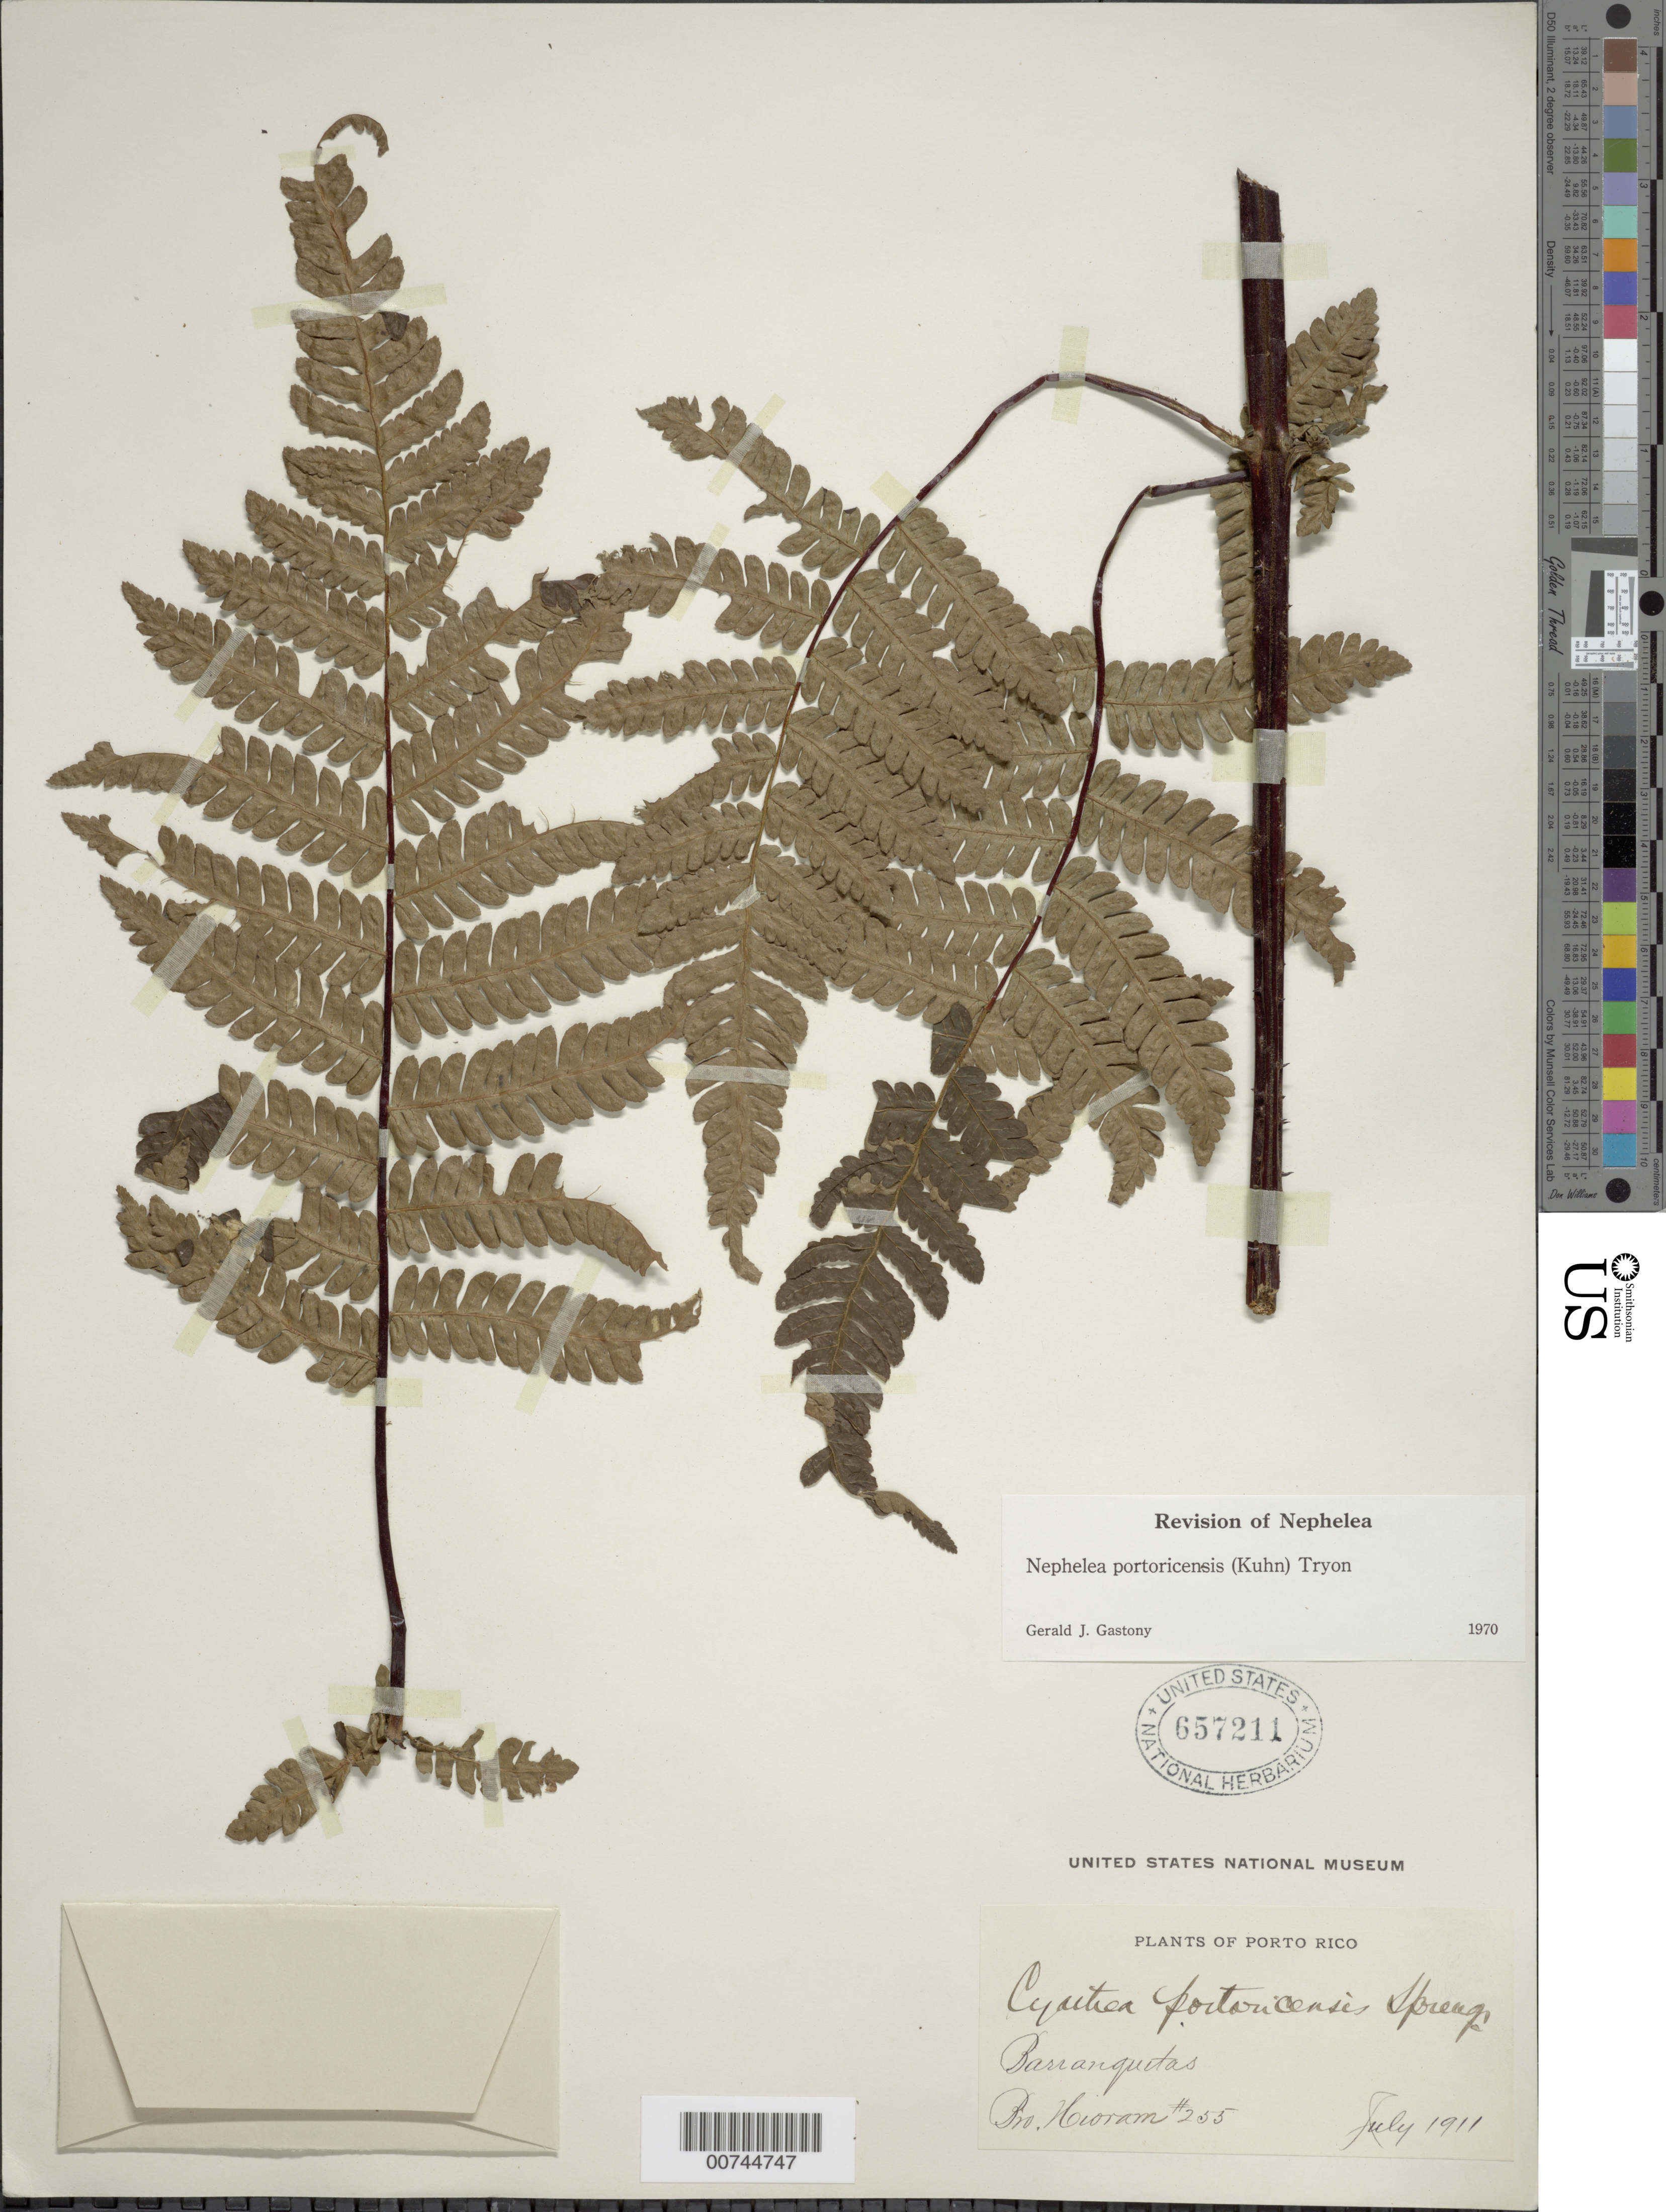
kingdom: Plantae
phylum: Tracheophyta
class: Polypodiopsida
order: Cyatheales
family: Cyatheaceae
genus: Alsophila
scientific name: Alsophila portoricensis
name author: (Spreng. ex Kuhn) D.S. Conant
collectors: Bro. Hioram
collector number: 255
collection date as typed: Jul 1911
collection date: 1911-07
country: Puerto Rico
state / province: Barranquitas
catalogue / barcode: US 657211